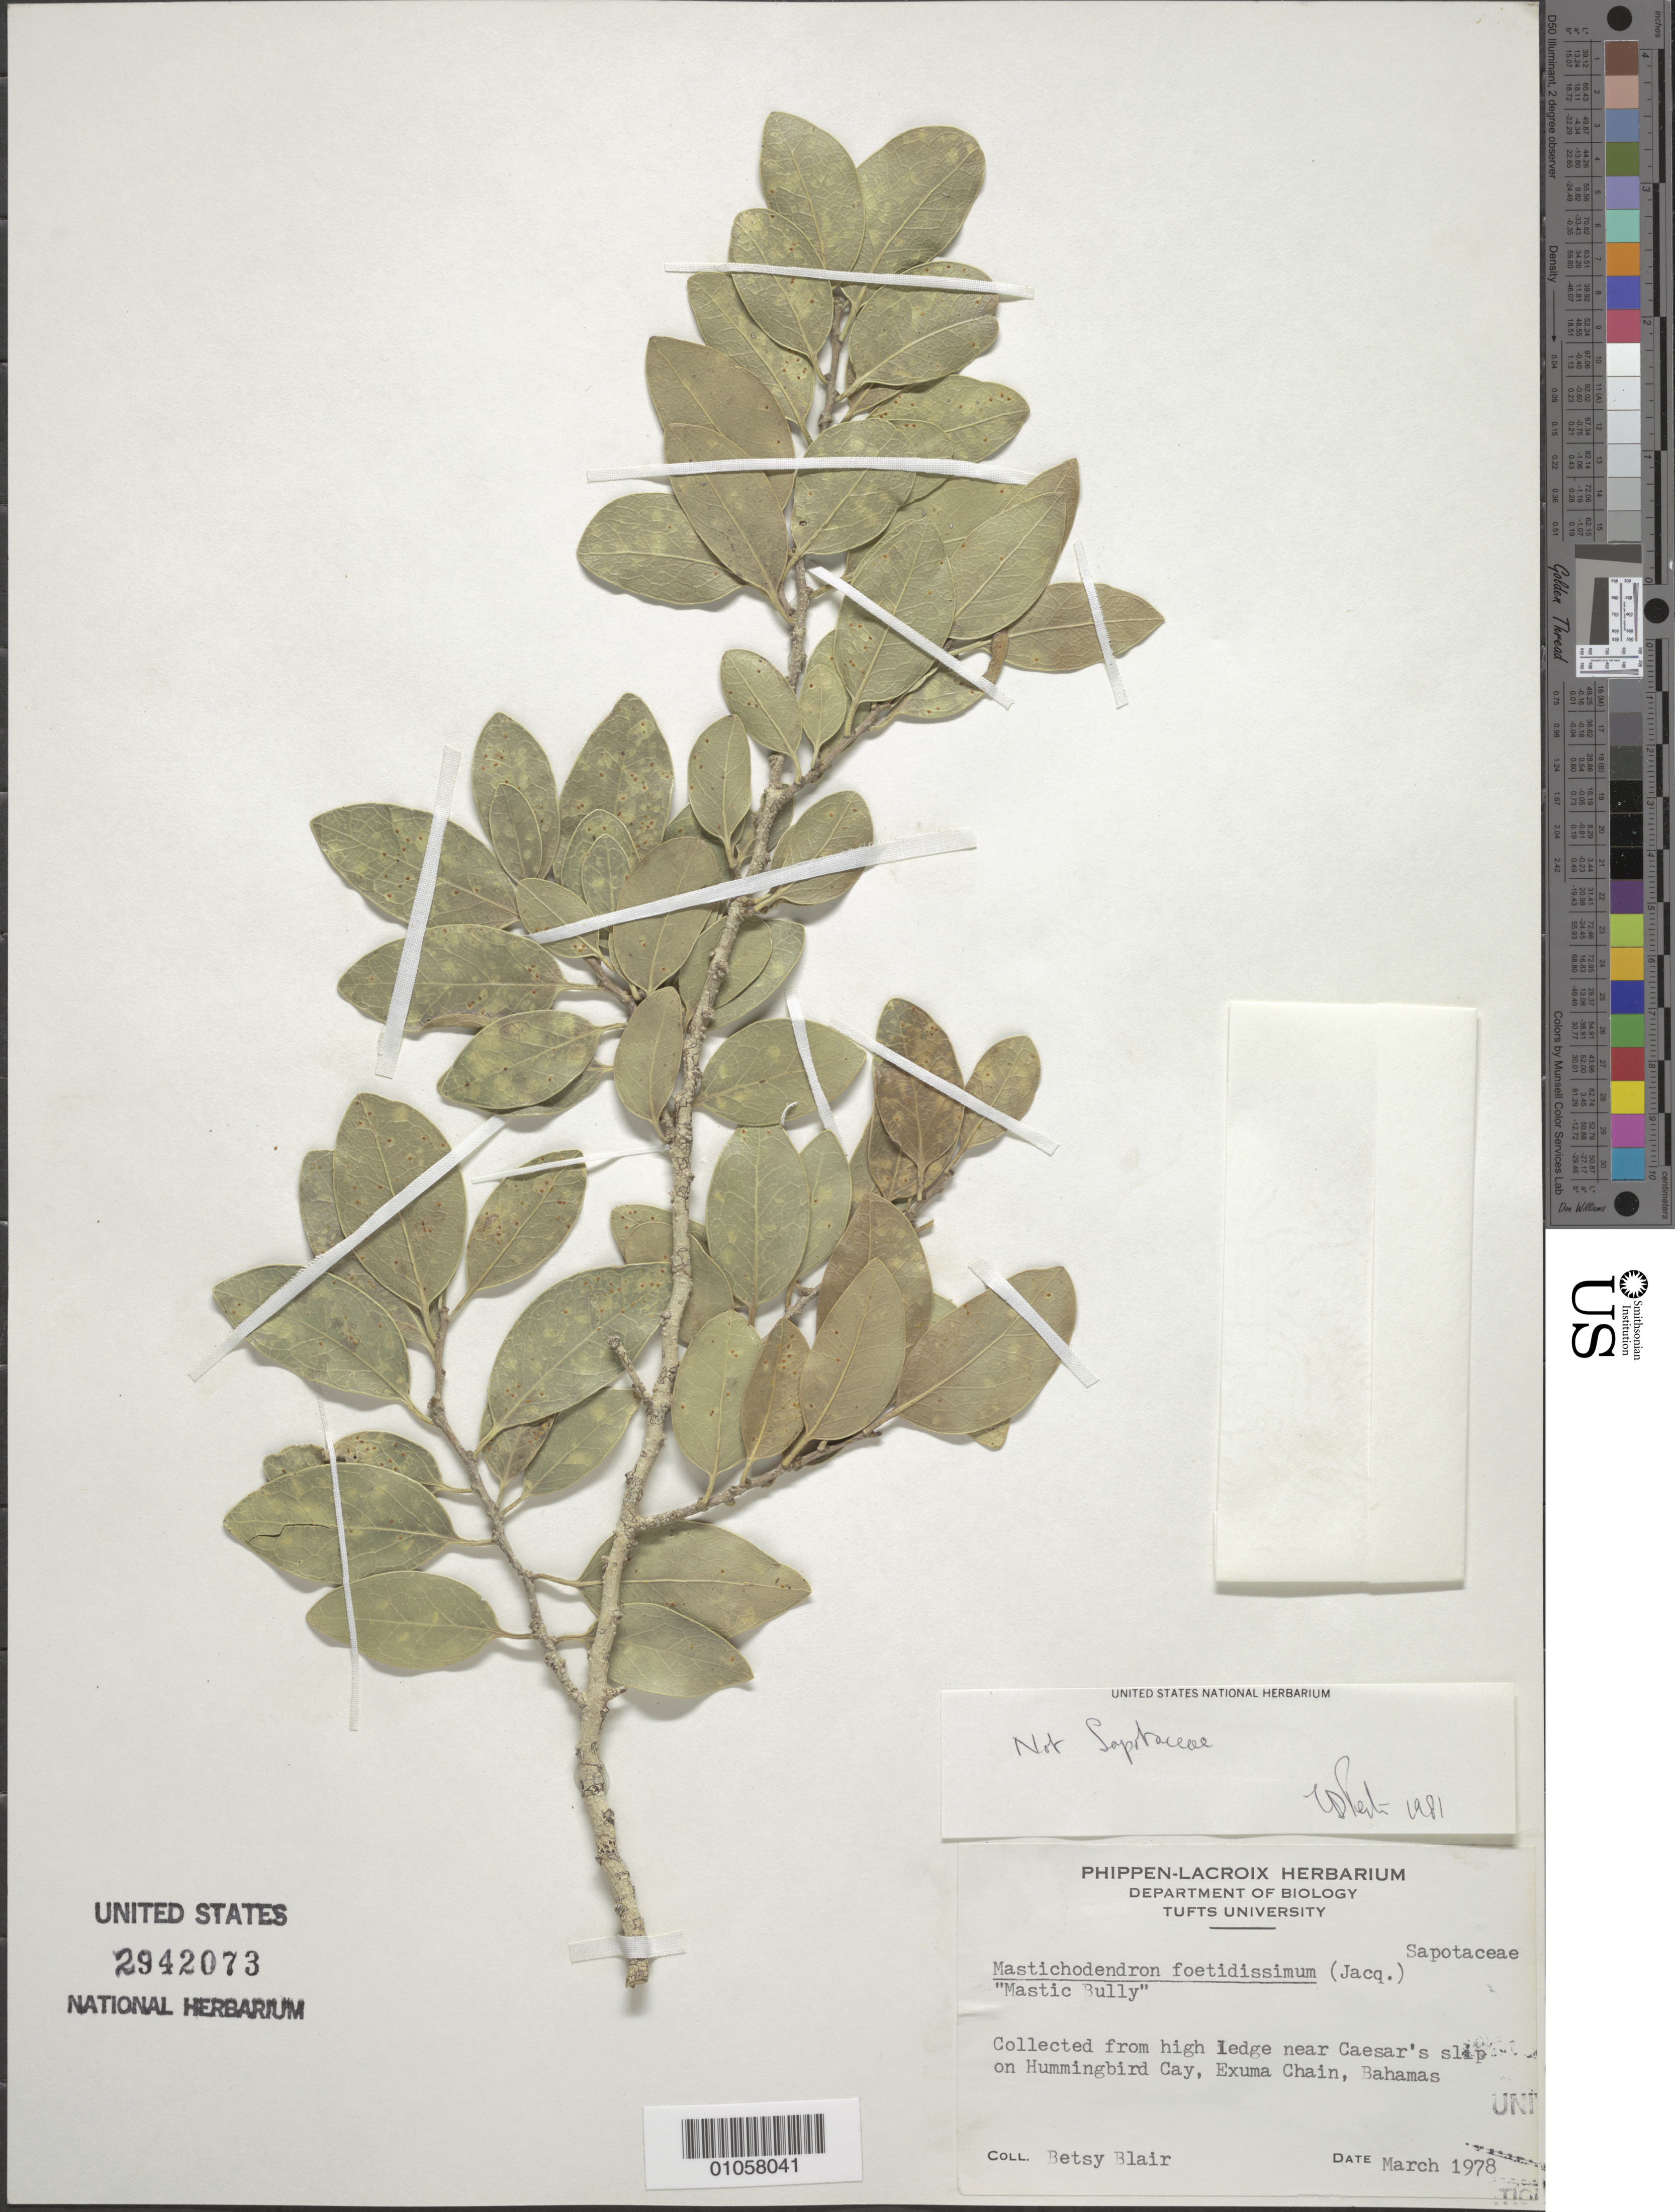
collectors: B. Blair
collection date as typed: Mar 1978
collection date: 1978-03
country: Bahamas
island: Exuma Chain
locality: Hummingbird Cay, high ledge near Caesar's slip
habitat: High ledge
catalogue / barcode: US 2942073